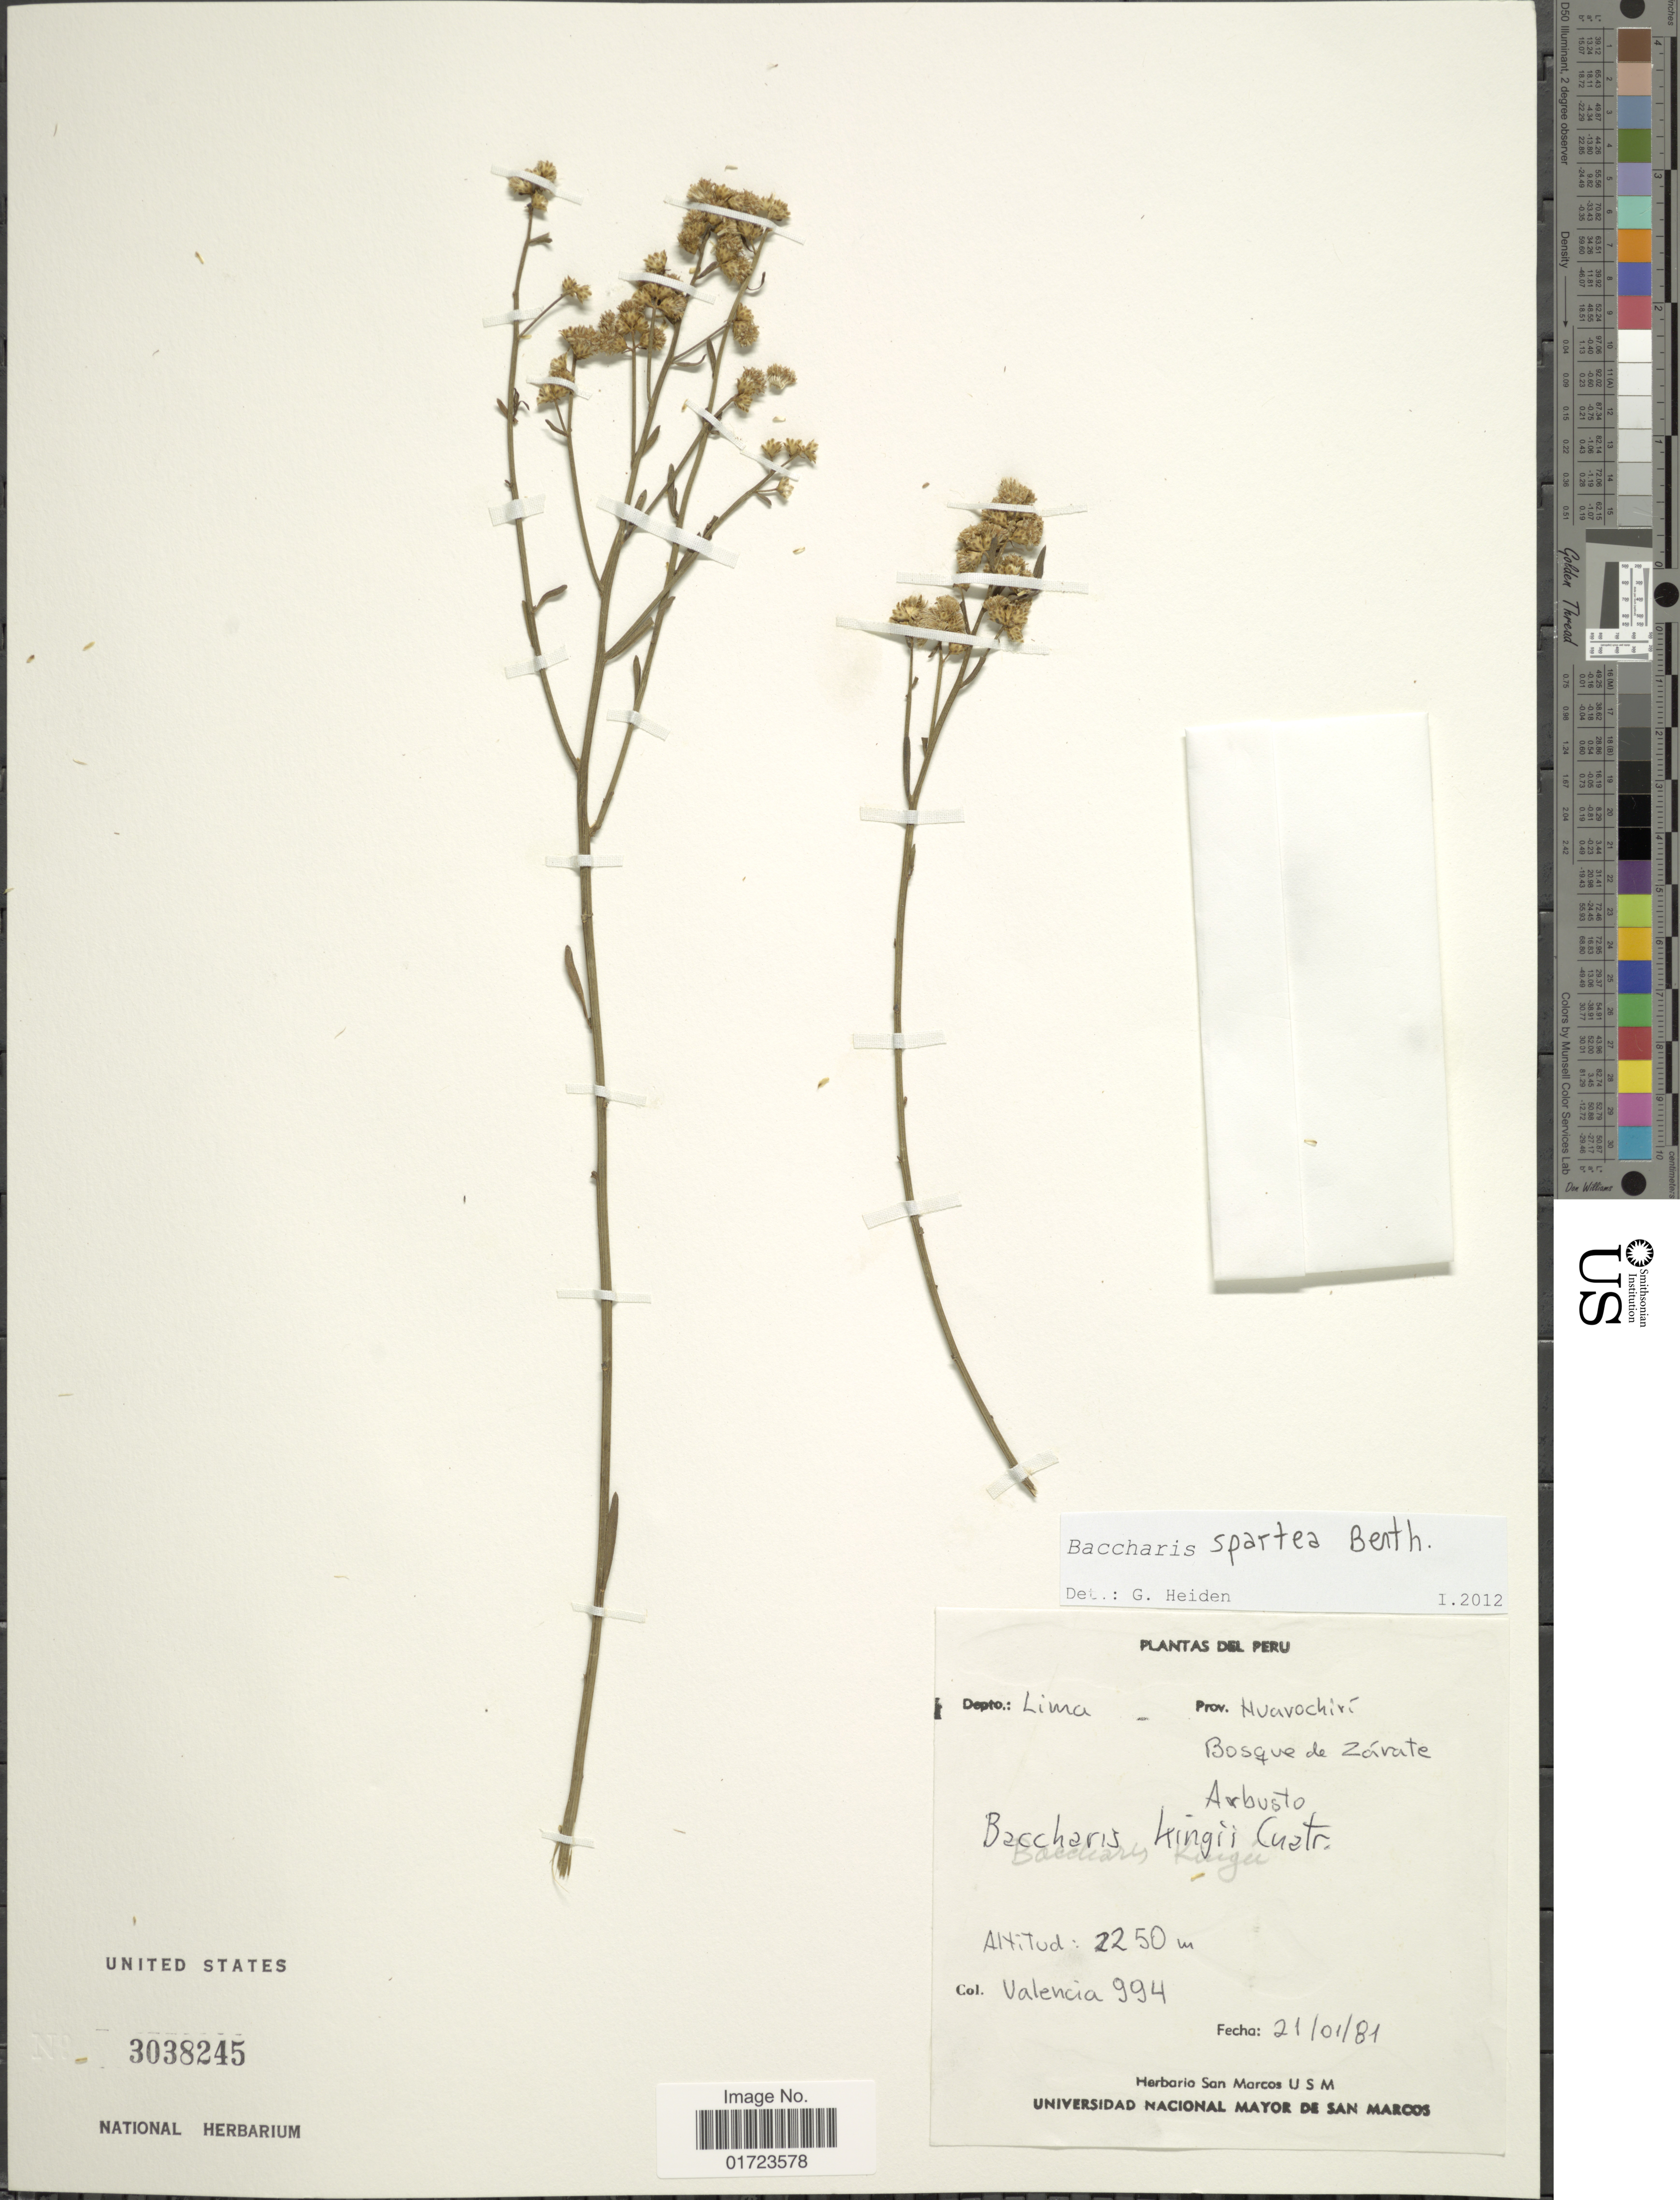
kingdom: Plantae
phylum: Tracheophyta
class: Magnoliopsida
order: Asterales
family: Asteraceae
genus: Baccharis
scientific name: Baccharis spartea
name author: Benth.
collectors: -. Valencia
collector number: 994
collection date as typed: Transcribed d/m/y: 21/1/81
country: Peru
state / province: Lima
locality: Bosque de Zárate, Prov. Huarochirí, Depto. Lima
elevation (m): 2250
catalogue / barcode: US 3038245